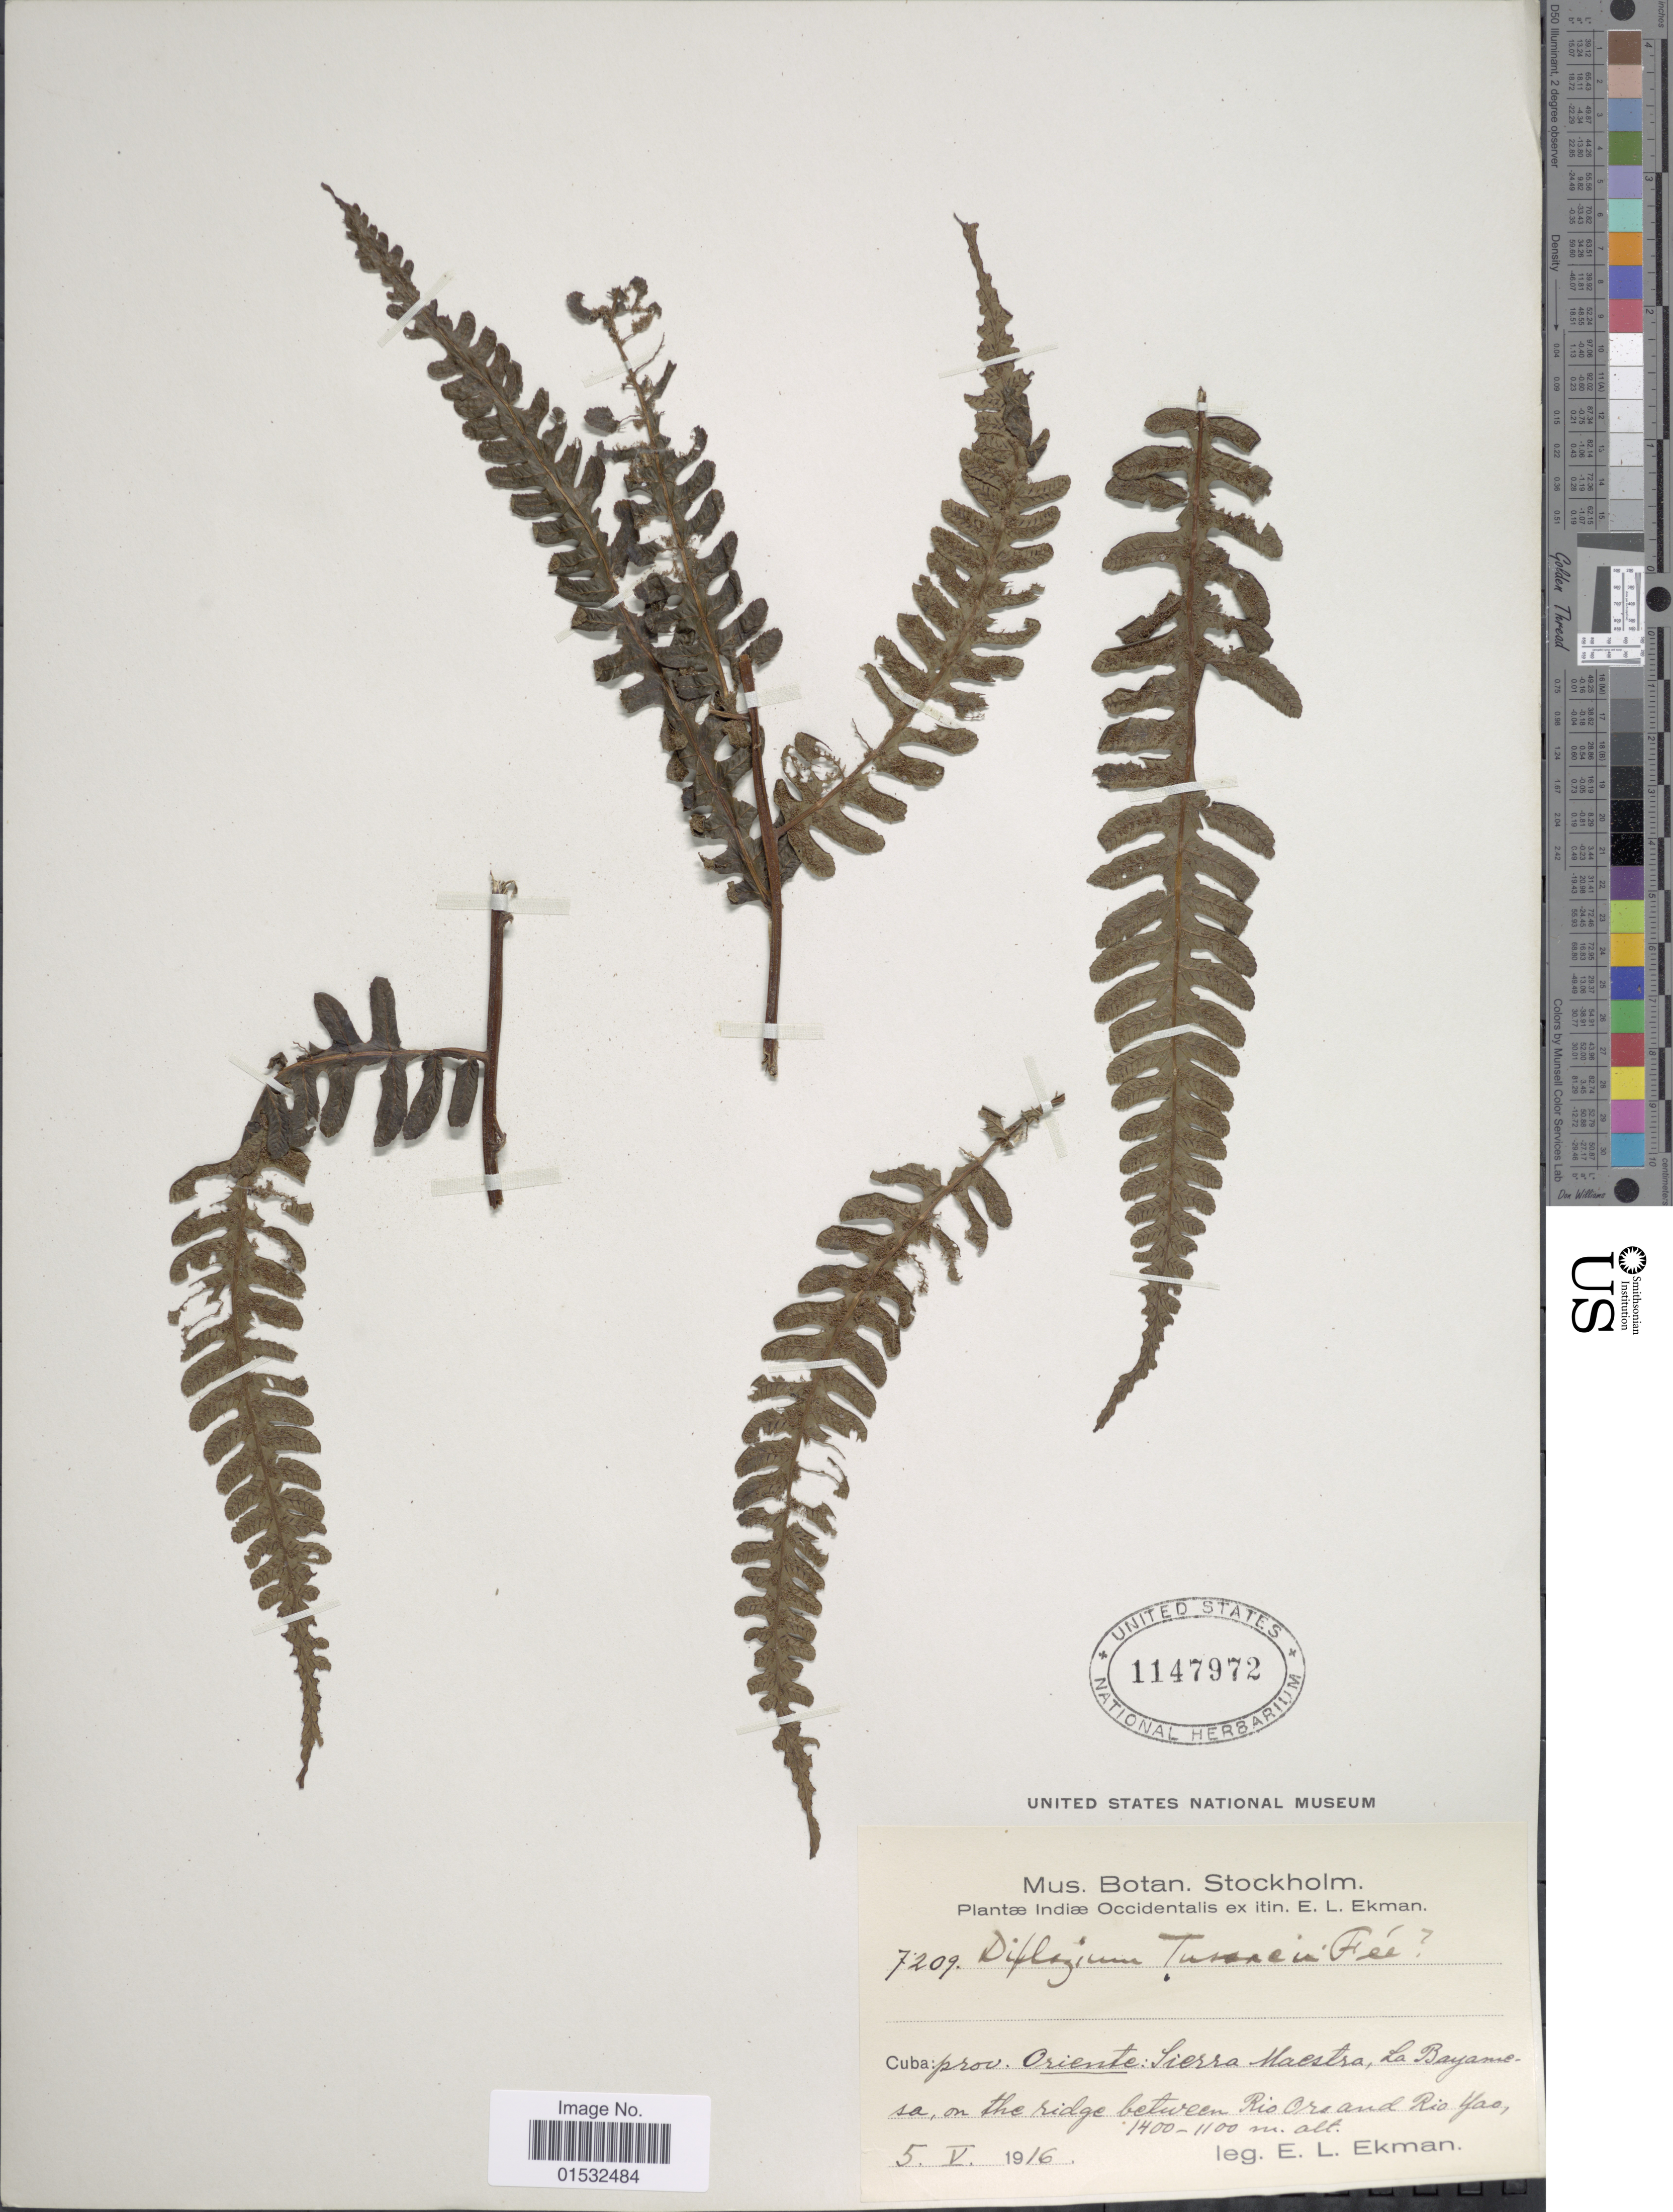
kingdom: Plantae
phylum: Tracheophyta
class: Polypodiopsida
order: Polypodiales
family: Athyriaceae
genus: Diplazium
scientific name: Diplazium tussacii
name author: Fée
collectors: E. L. Ekman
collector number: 7209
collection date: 1916-05-05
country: Cuba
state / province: Granma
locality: Sierra Maestra, La Bayamesa, on the ridge between Rio Oro and Rio Yao. Prov. Oriente.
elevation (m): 1100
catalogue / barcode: US 1147972